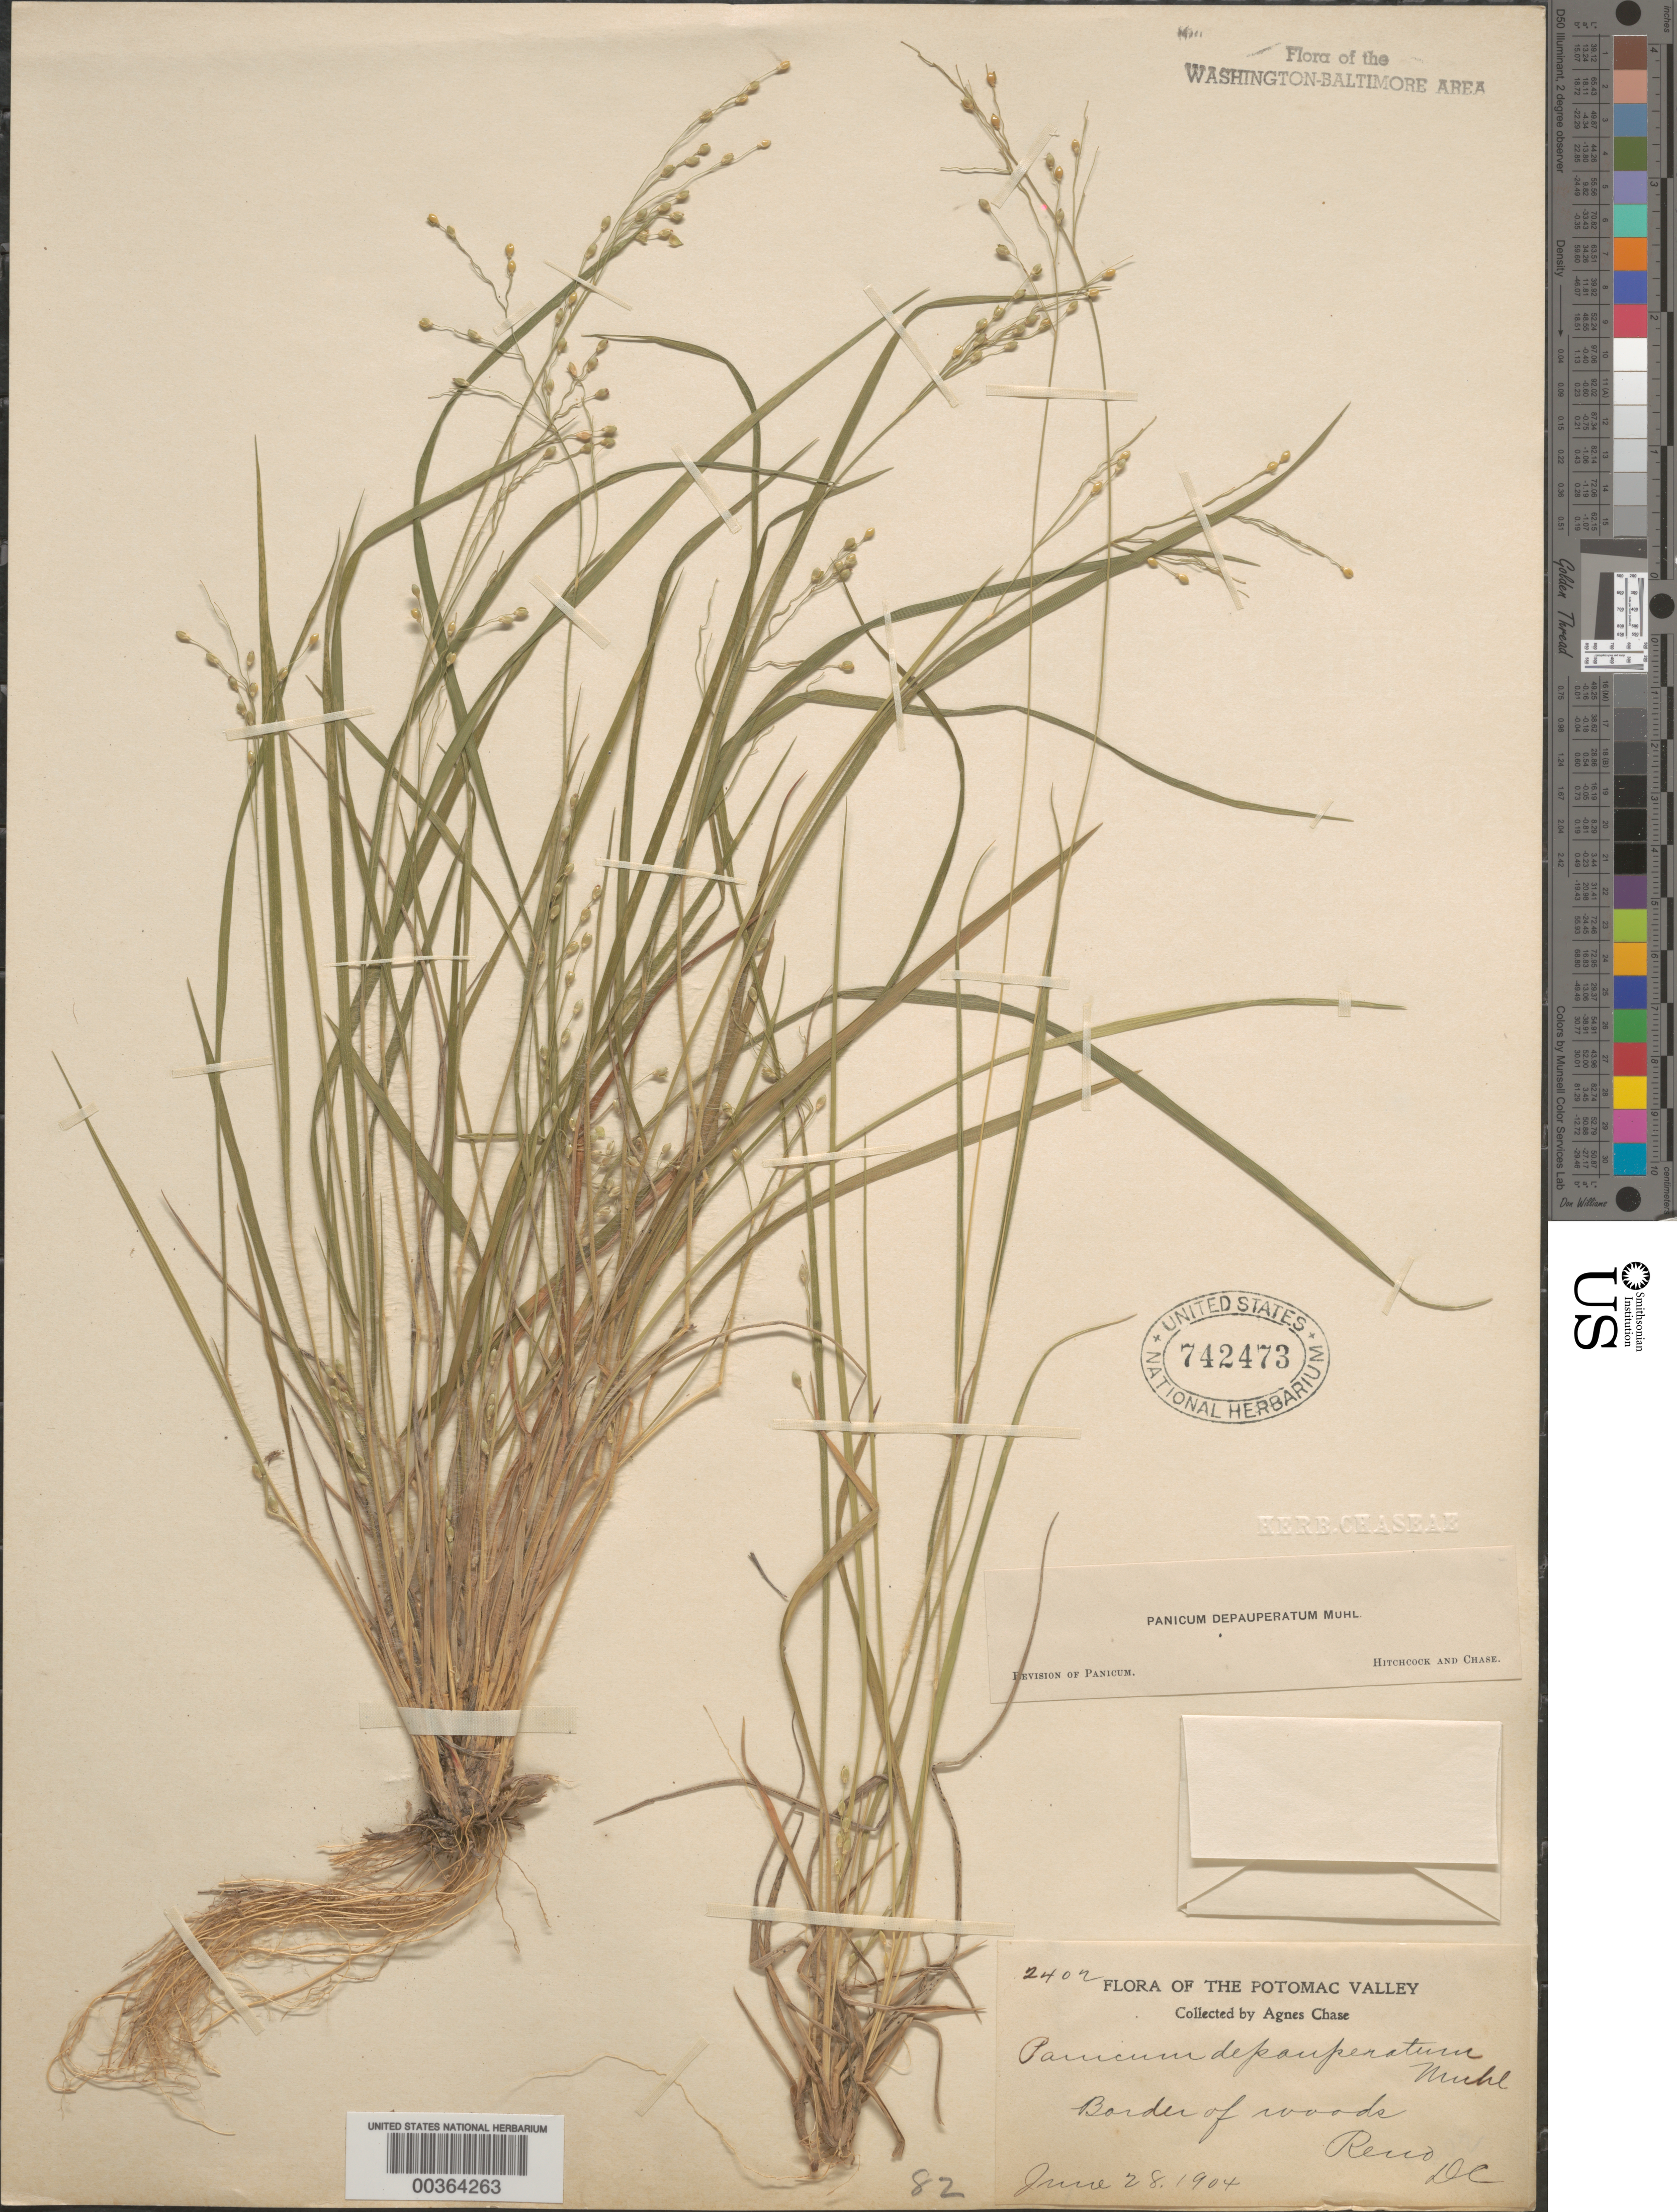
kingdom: Plantae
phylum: Tracheophyta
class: Liliopsida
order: Poales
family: Poaceae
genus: Dichanthelium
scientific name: Dichanthelium depauperatum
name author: (Muhl.) Gould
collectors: A. Chase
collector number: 2402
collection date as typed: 28 Jun 1904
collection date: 1904-06-28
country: United States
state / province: District of Columbia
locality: Reno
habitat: Border of woods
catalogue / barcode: US 742473